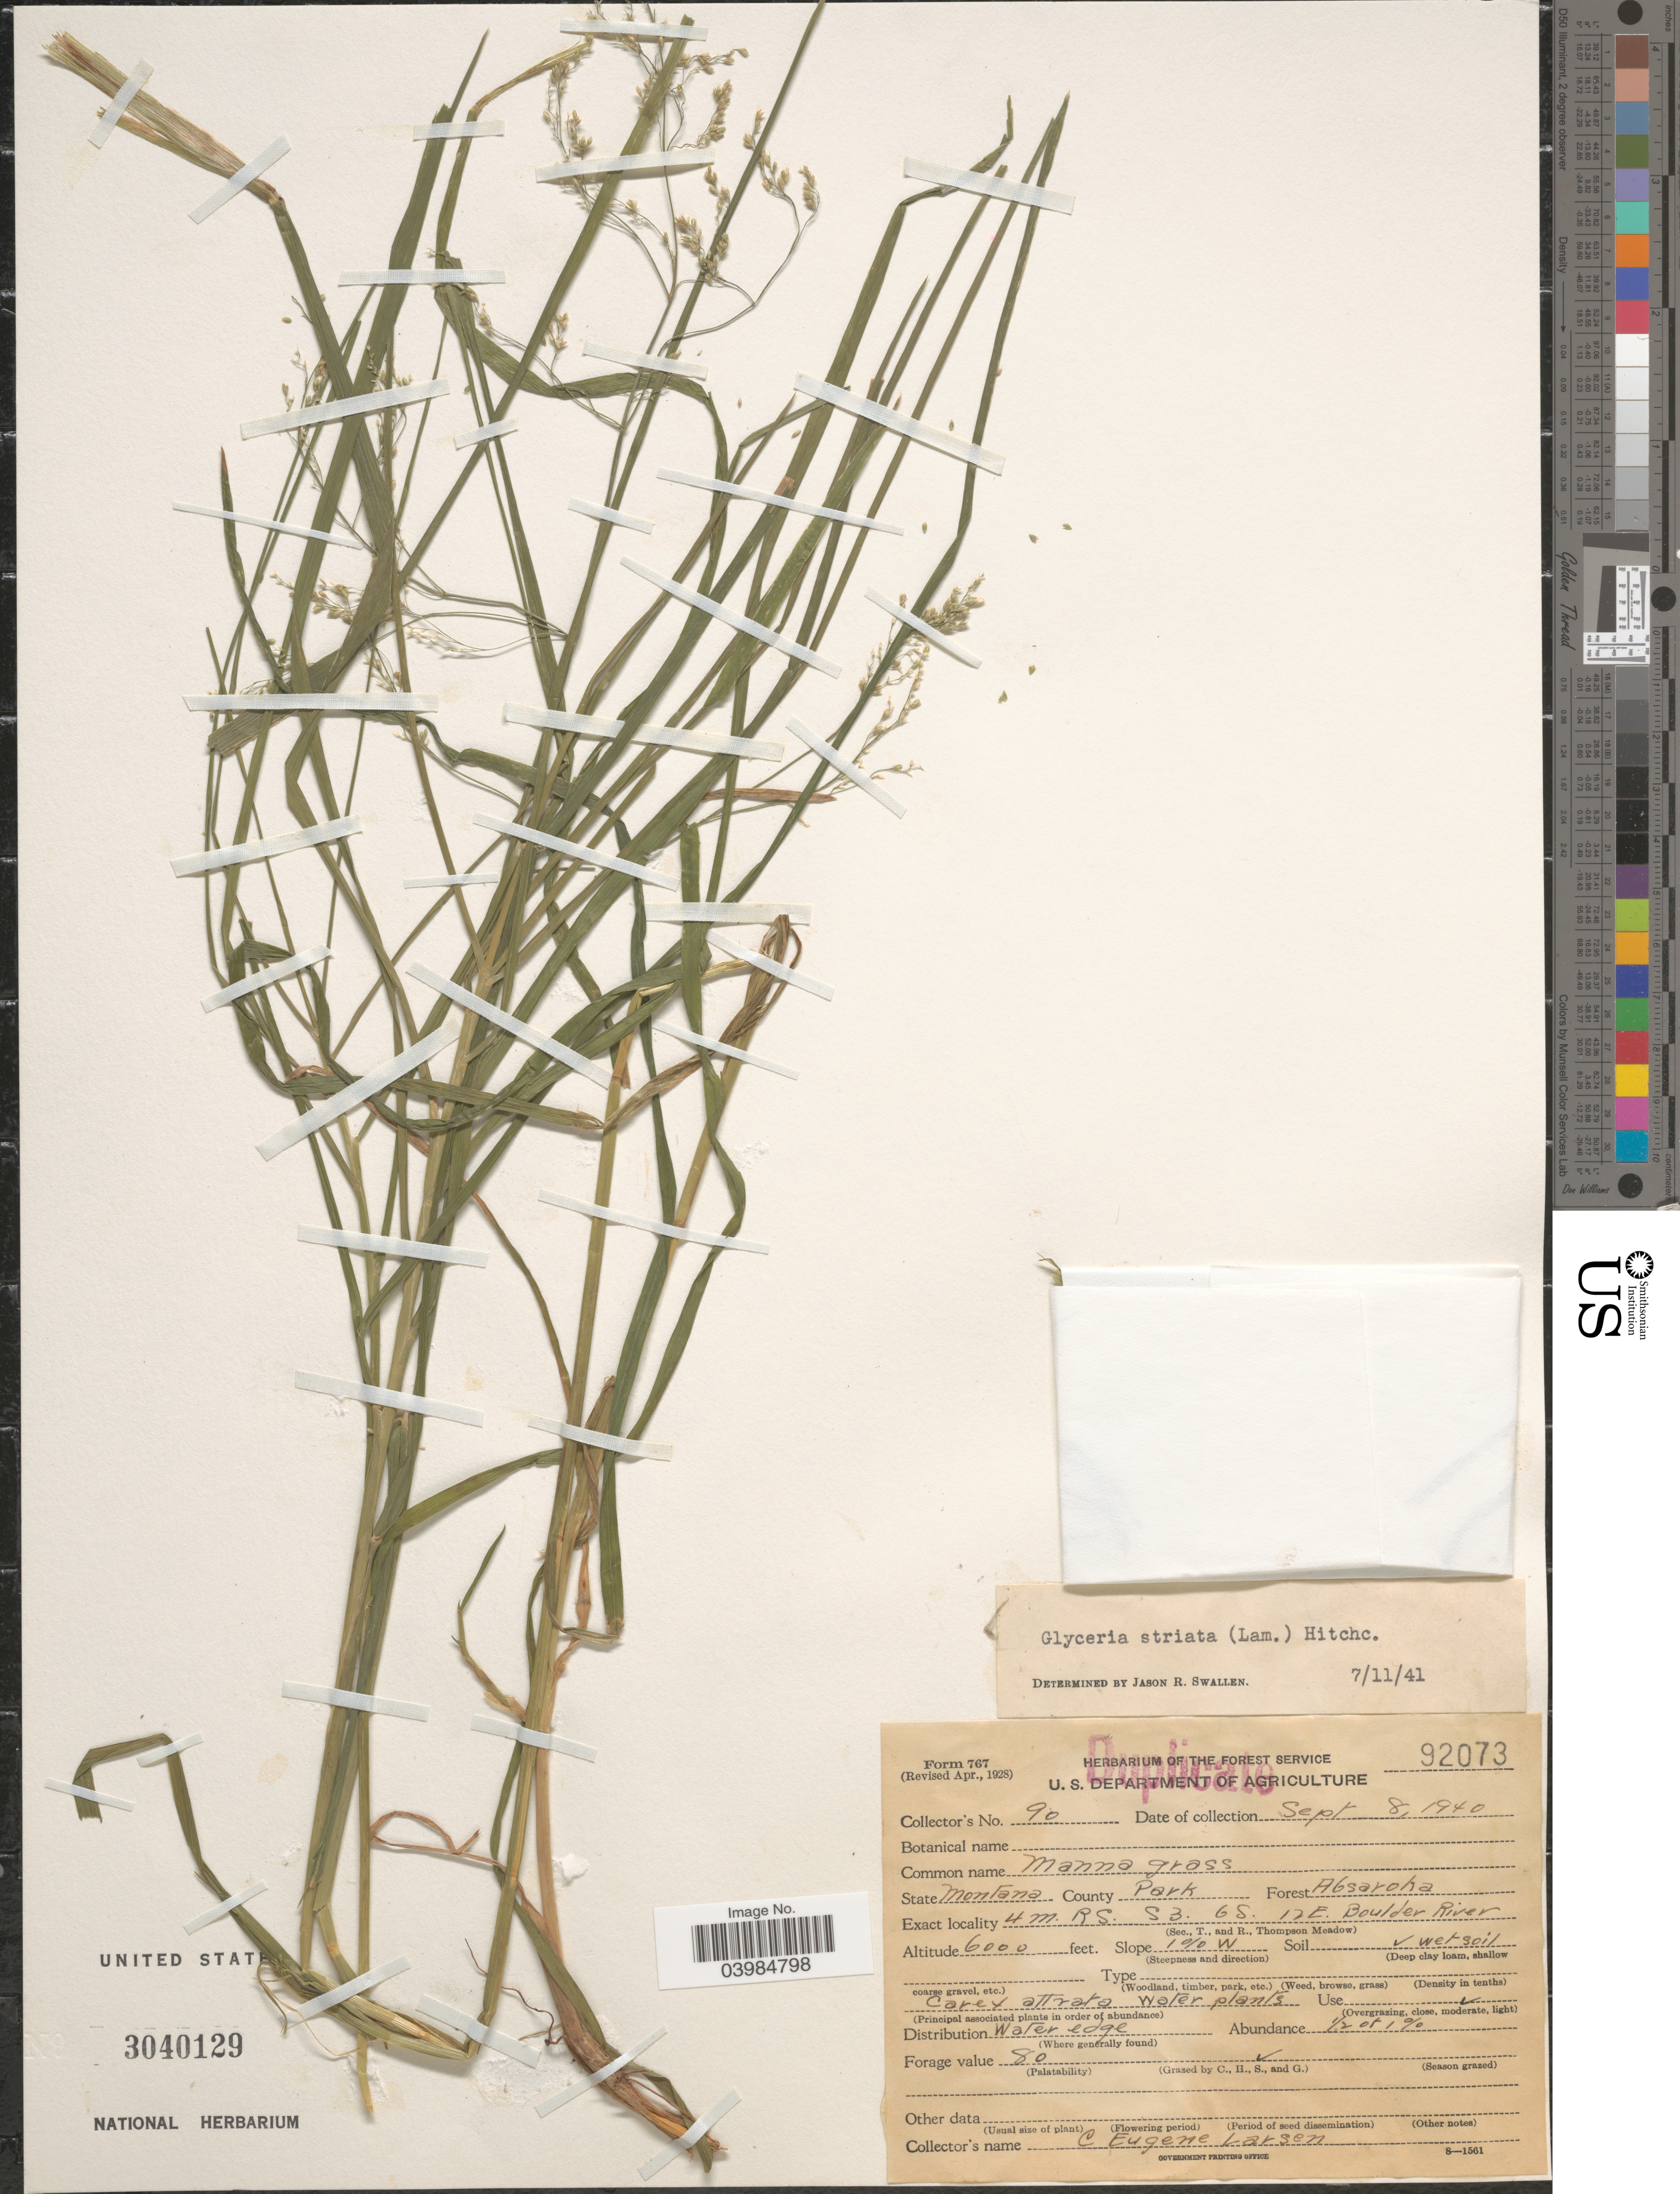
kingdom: Plantae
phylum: Tracheophyta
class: Liliopsida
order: Poales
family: Poaceae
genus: Glyceria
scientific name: Glyceria striata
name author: (Lam.) Hitchc.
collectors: C. Larsen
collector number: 90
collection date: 1940-09-08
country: United States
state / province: Montana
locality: County Park. Forest Absaroha. 4 m. RS. S3. 6S. 12E. Boulder River.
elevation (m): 1829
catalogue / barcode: US 3040129